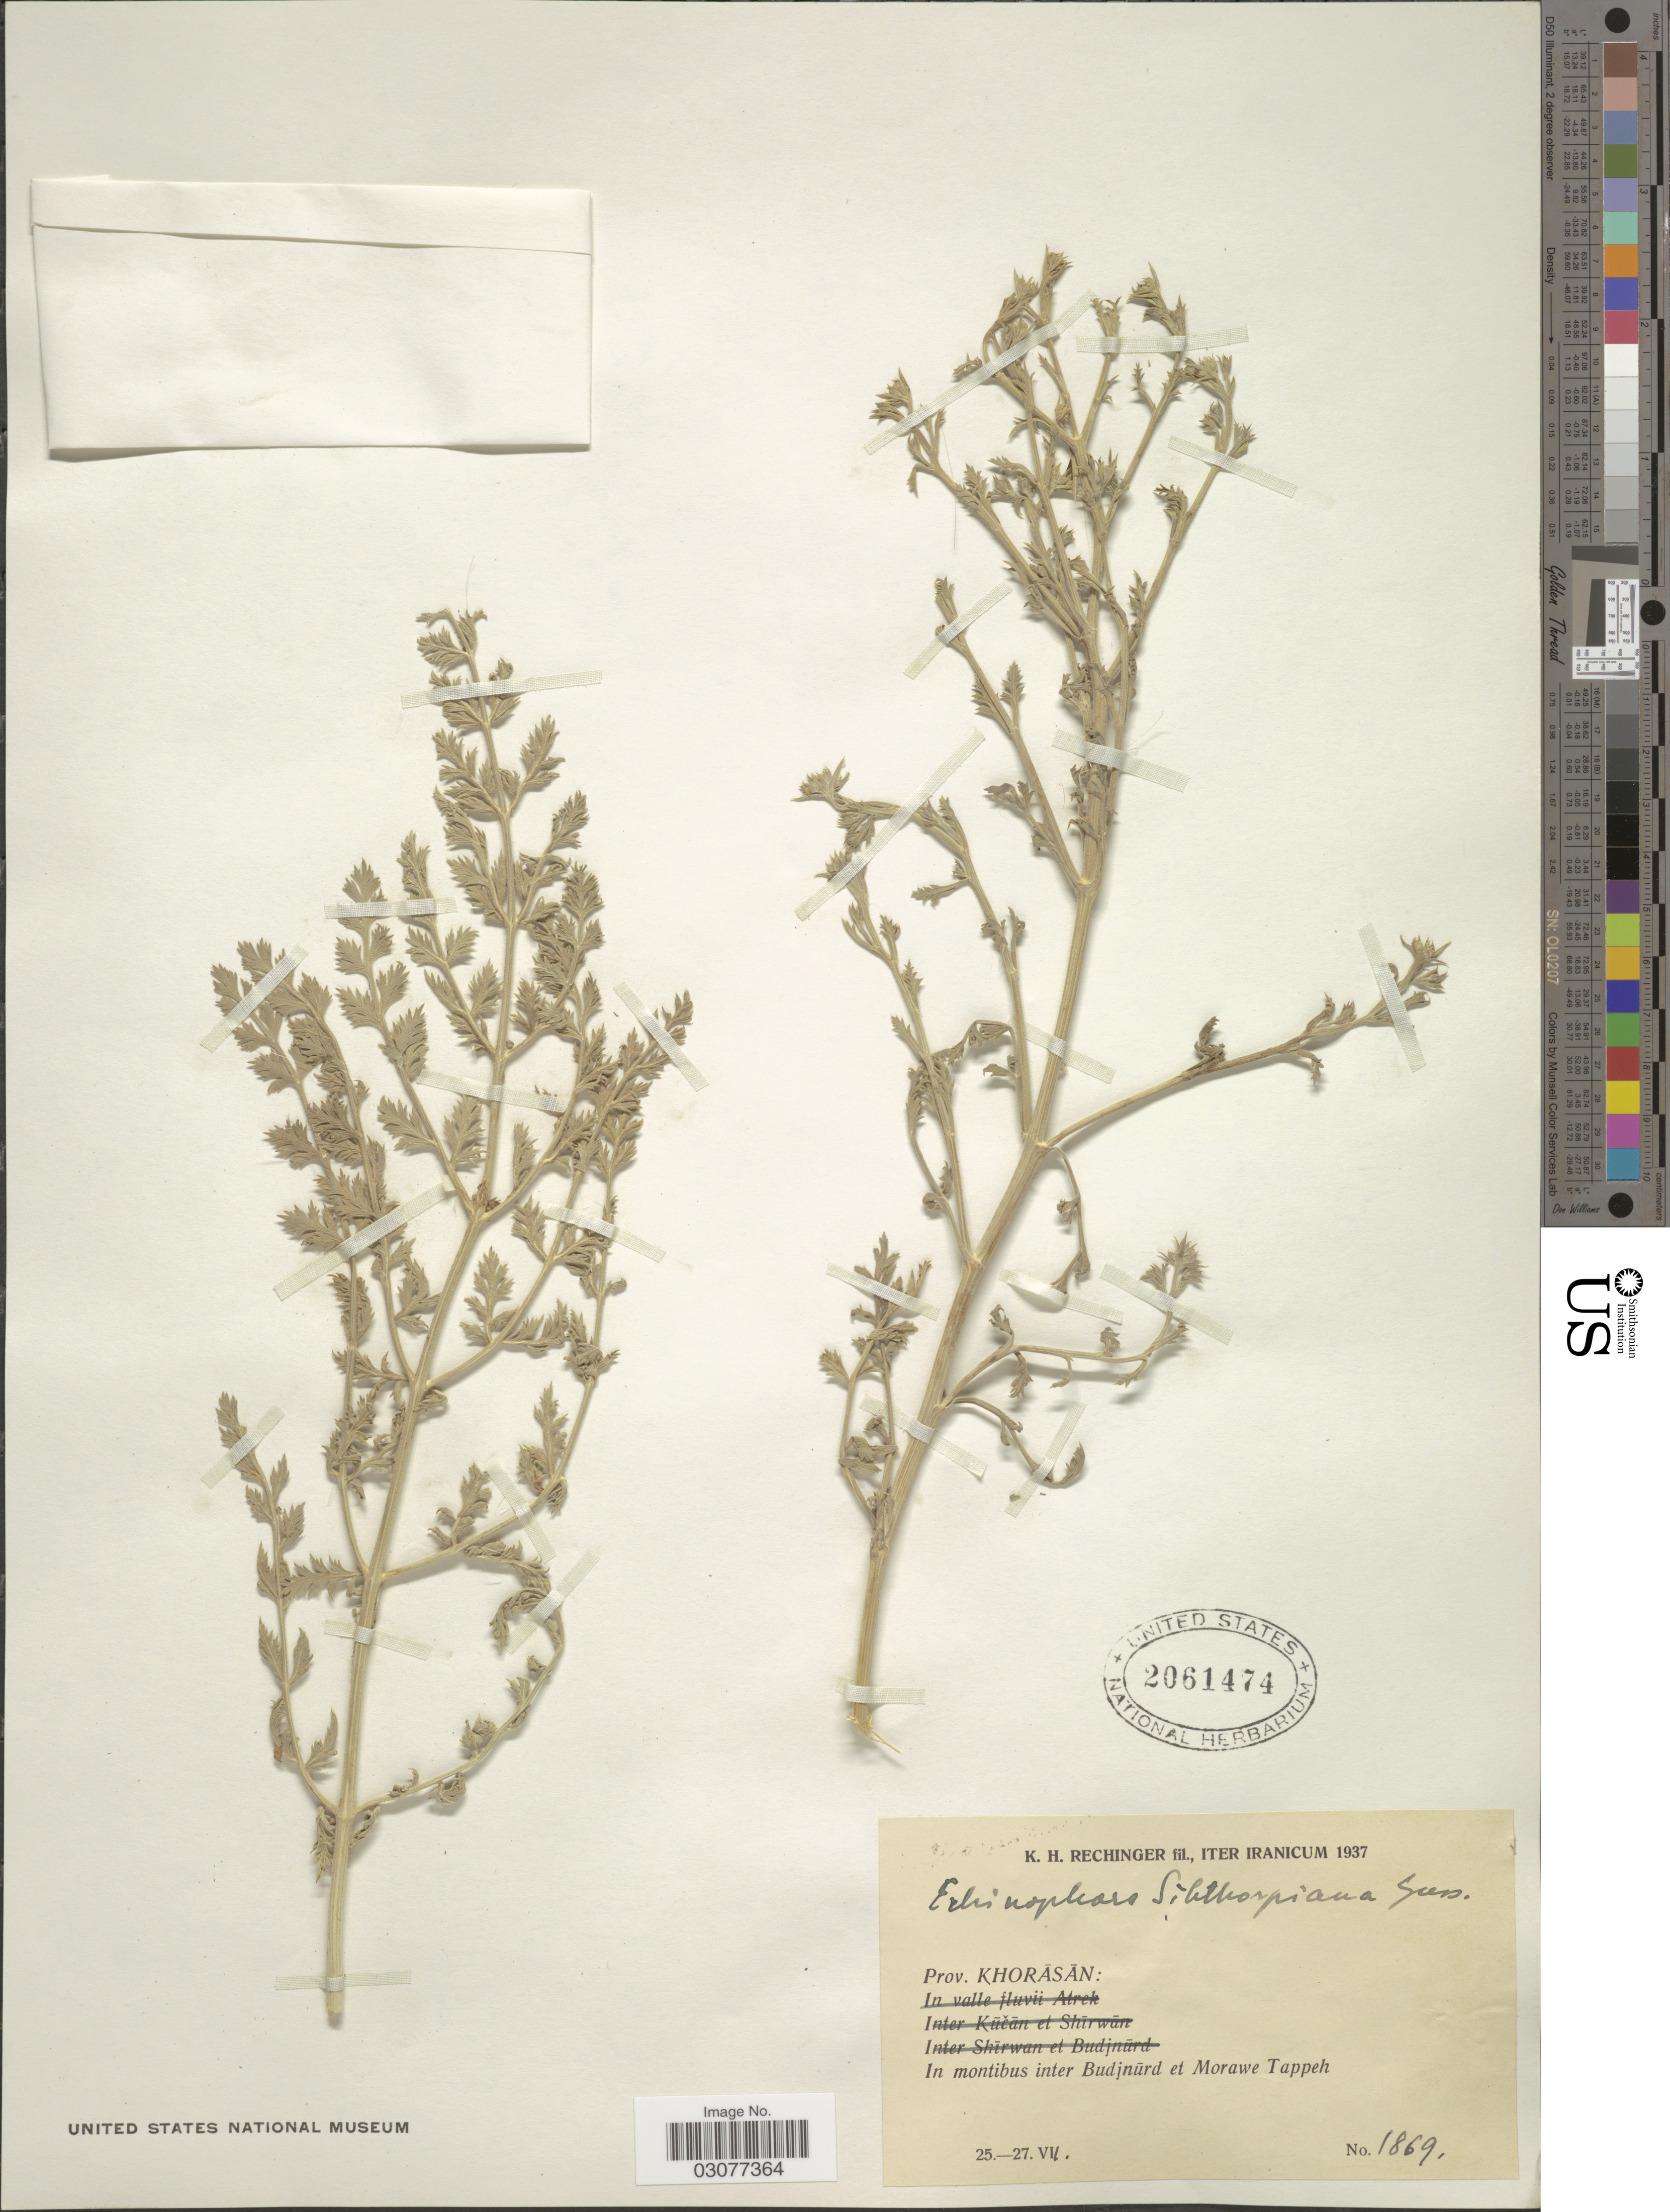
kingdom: Plantae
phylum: Tracheophyta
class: Magnoliopsida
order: Apiales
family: Apiaceae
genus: Echinophora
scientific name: Echinophora sibthorpiana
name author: Guss.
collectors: K. H. Rechinger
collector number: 1869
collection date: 1937-07-25/1937-07-27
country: Iran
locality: Prov. Khorasan: In montibus inter Budjnürd et Morawe Tappeh.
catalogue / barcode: US 2061474